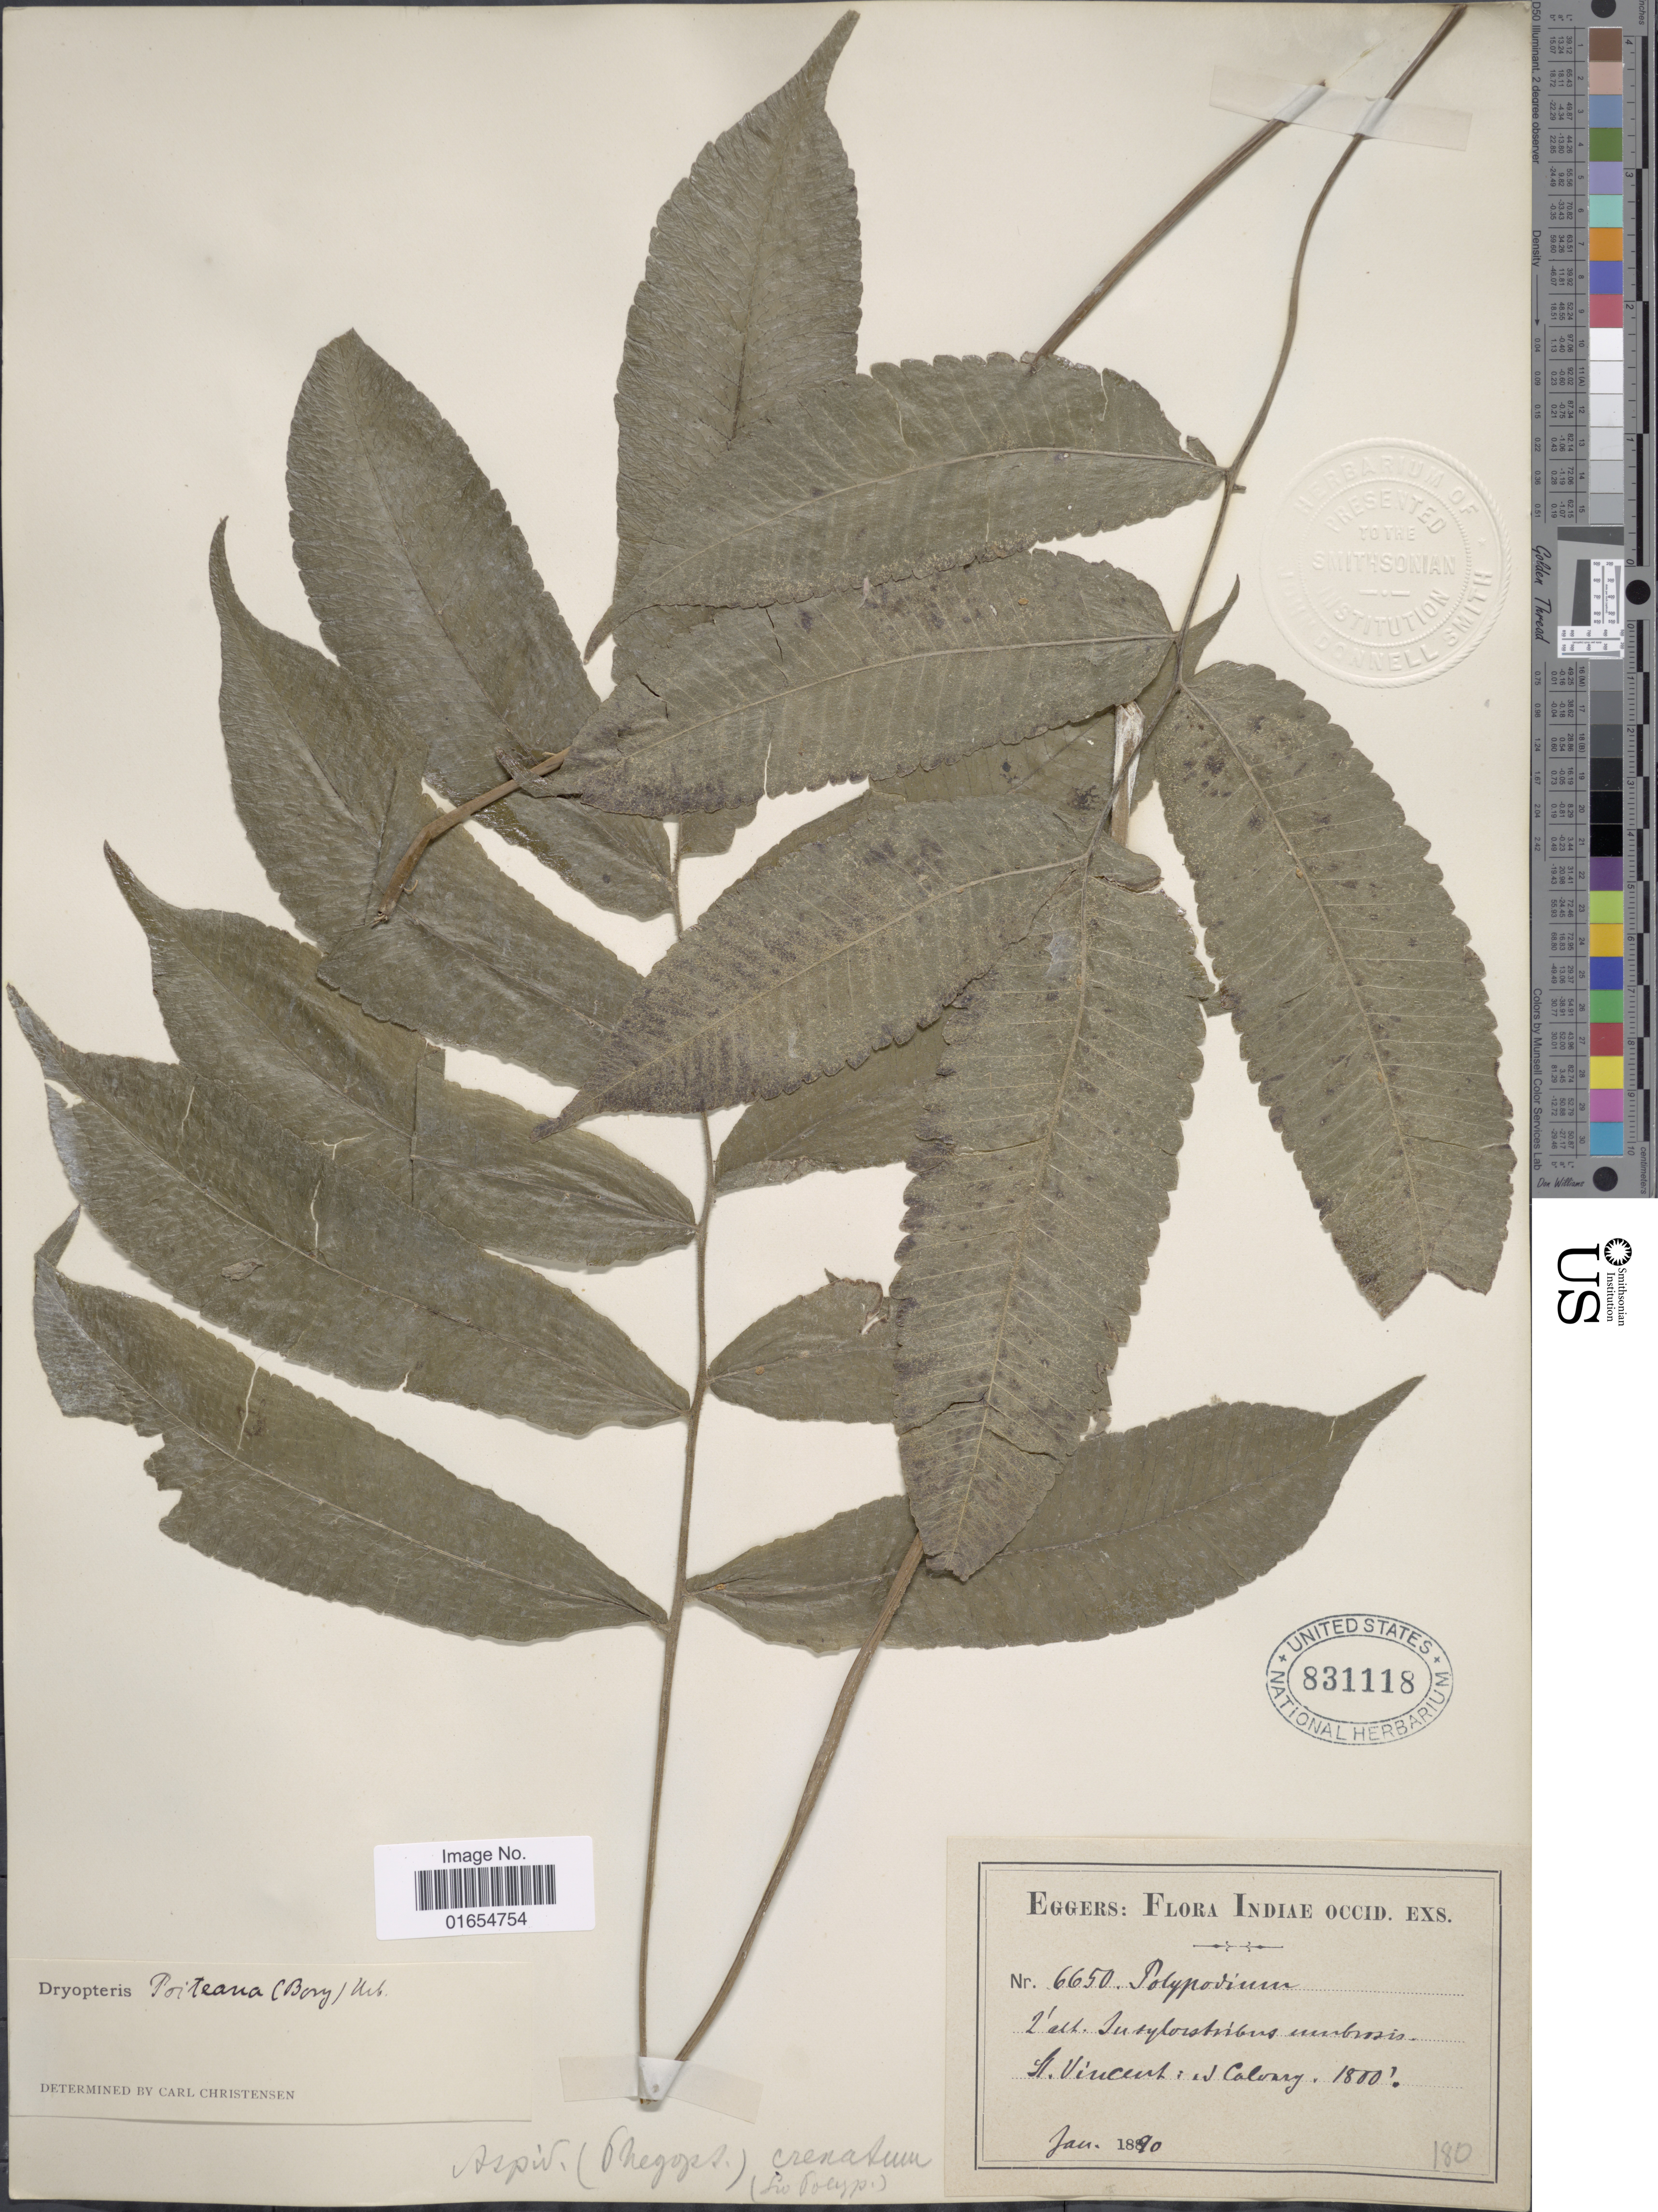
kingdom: Plantae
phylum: Tracheophyta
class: Polypodiopsida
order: Polypodiales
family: Thelypteridaceae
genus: Goniopteris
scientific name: Goniopteris poiteana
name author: (Bory) Ching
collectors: -. Eggers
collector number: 6650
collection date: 1890-01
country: St. Vincent - Grenadines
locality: Calvary.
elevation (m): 549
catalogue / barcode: US 831118